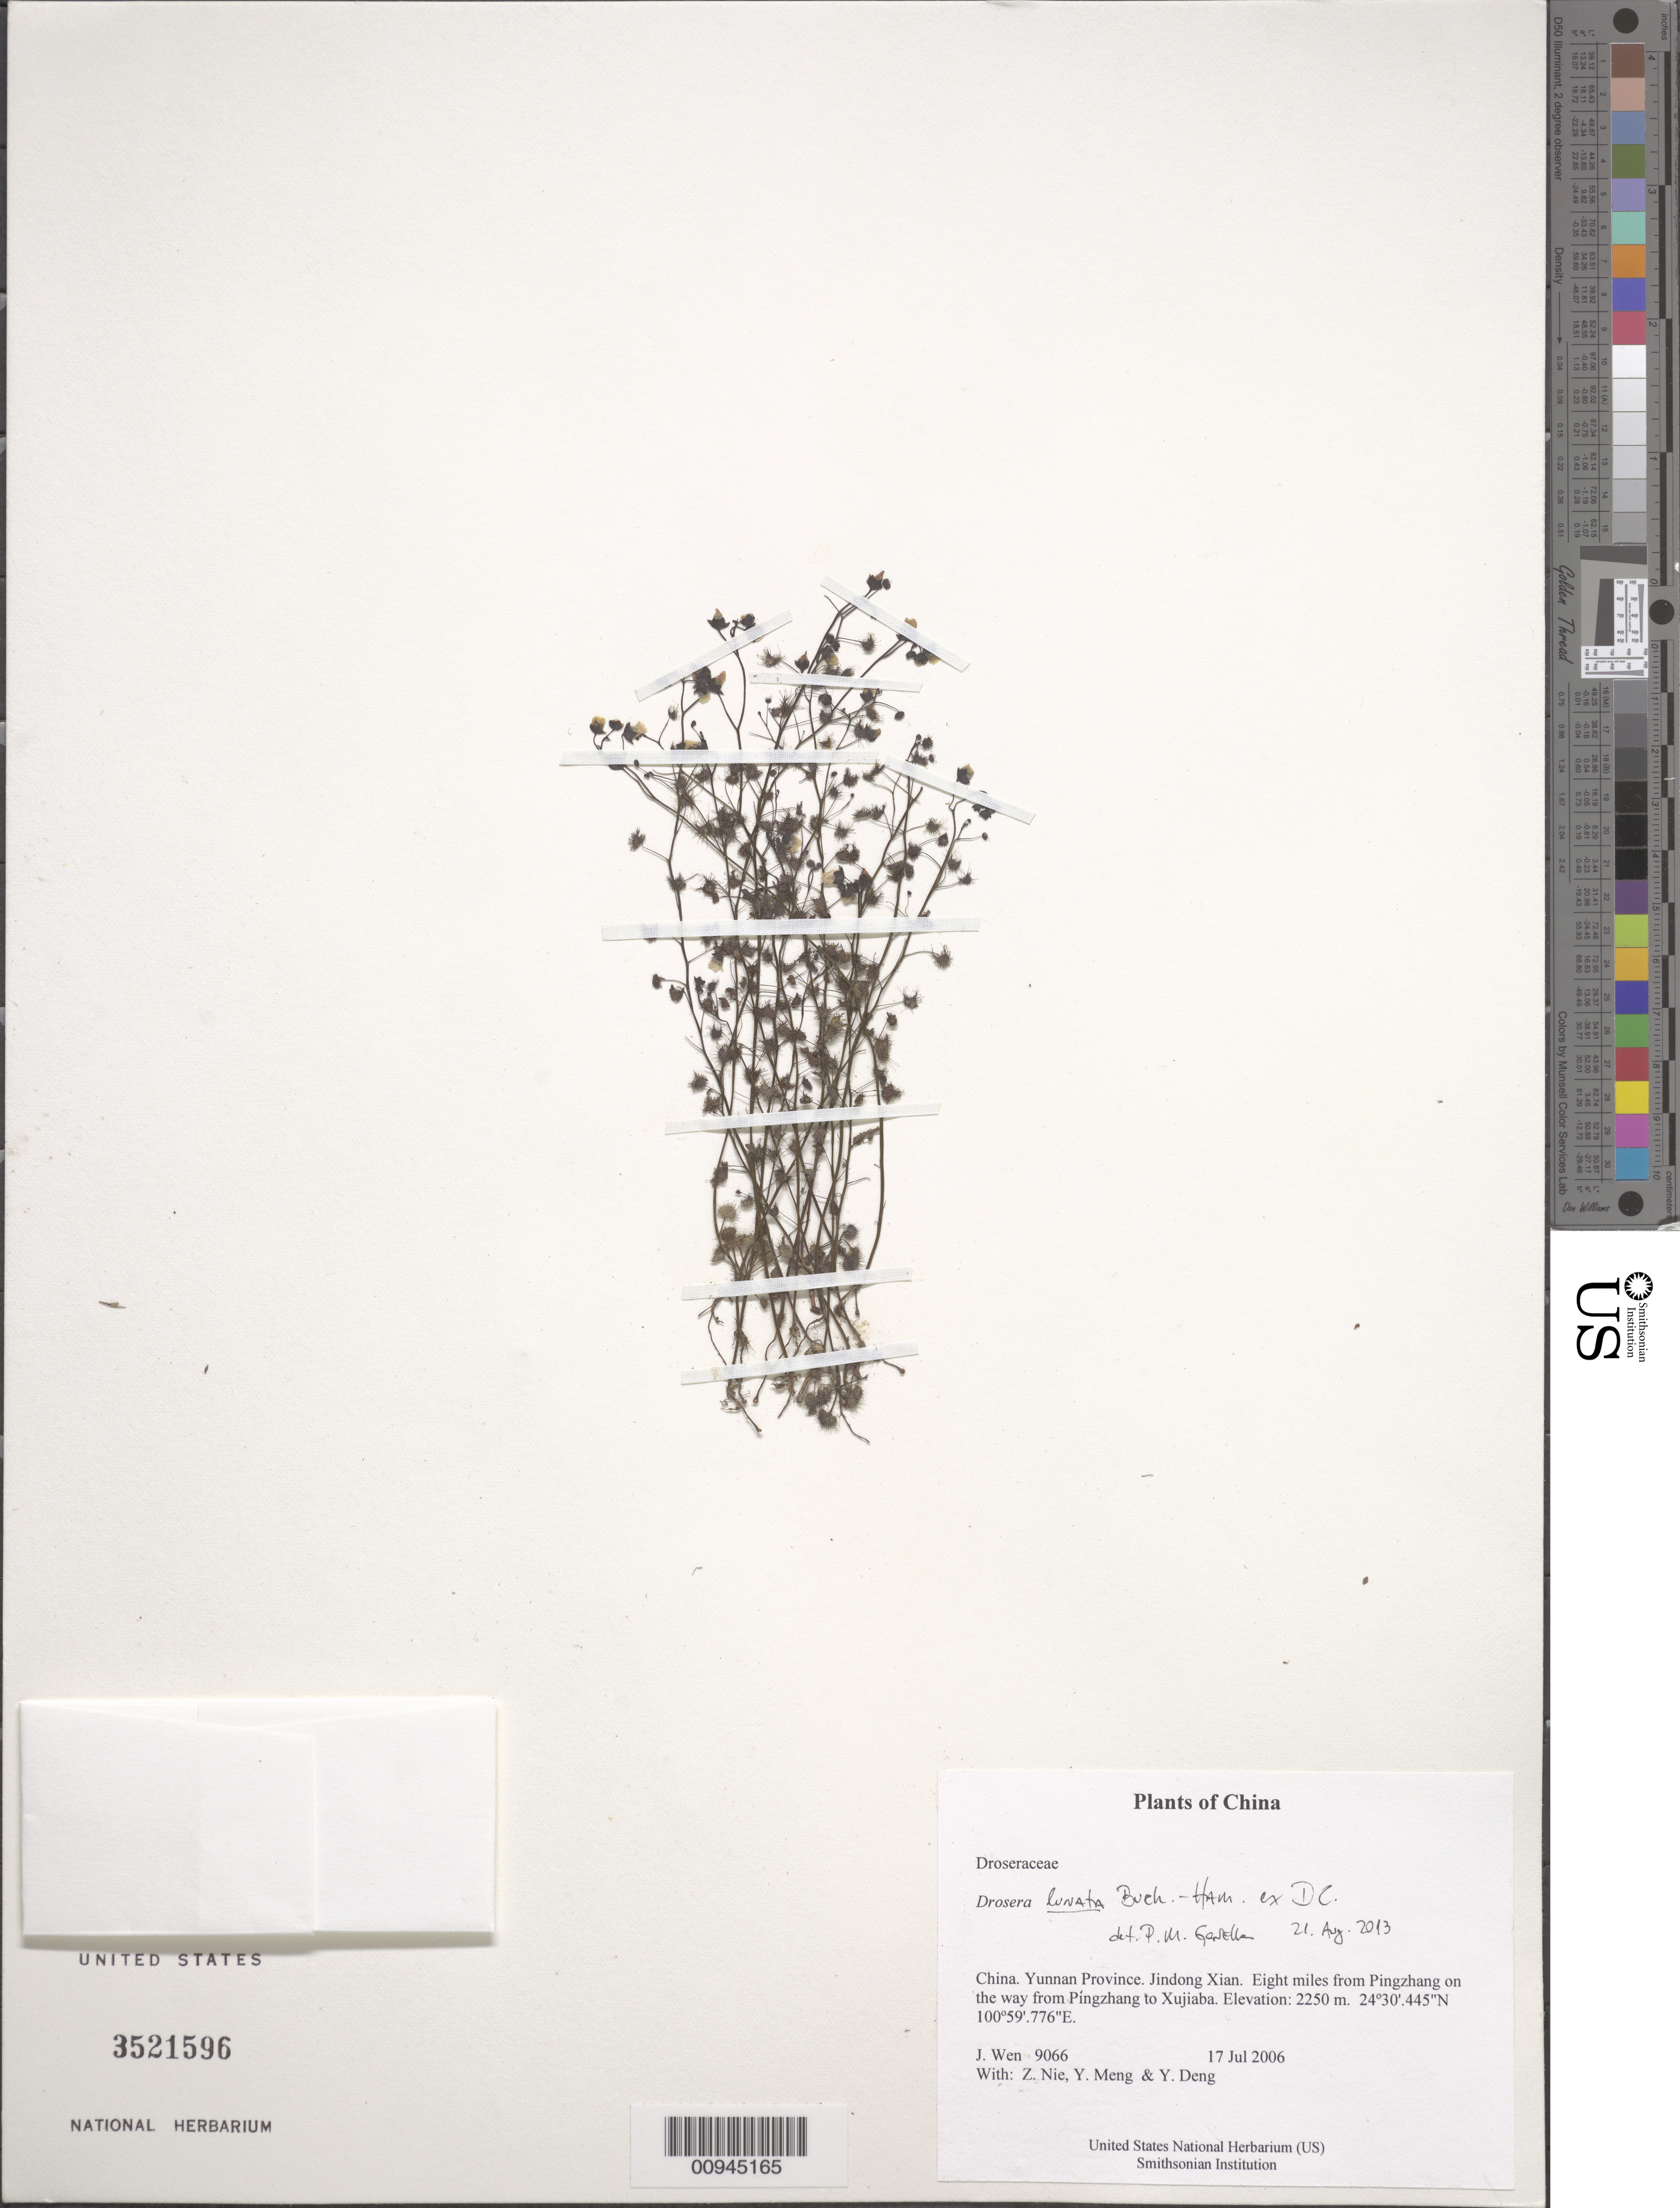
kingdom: Plantae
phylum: Tracheophyta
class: Magnoliopsida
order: Caryophyllales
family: Droseraceae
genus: Drosera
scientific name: Drosera lunata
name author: Buch.-Ham.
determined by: Gonelle, P. M.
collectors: J. Wen, Z. Nie, Y. Meng & Y. Deng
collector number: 9066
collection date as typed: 17 Jul 2006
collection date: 2006-07-17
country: China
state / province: Yunnan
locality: Jindong Xian, 8 mi from Pingzhang on the way from Pingzhang to Xujiaba.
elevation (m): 2250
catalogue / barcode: US 3521596